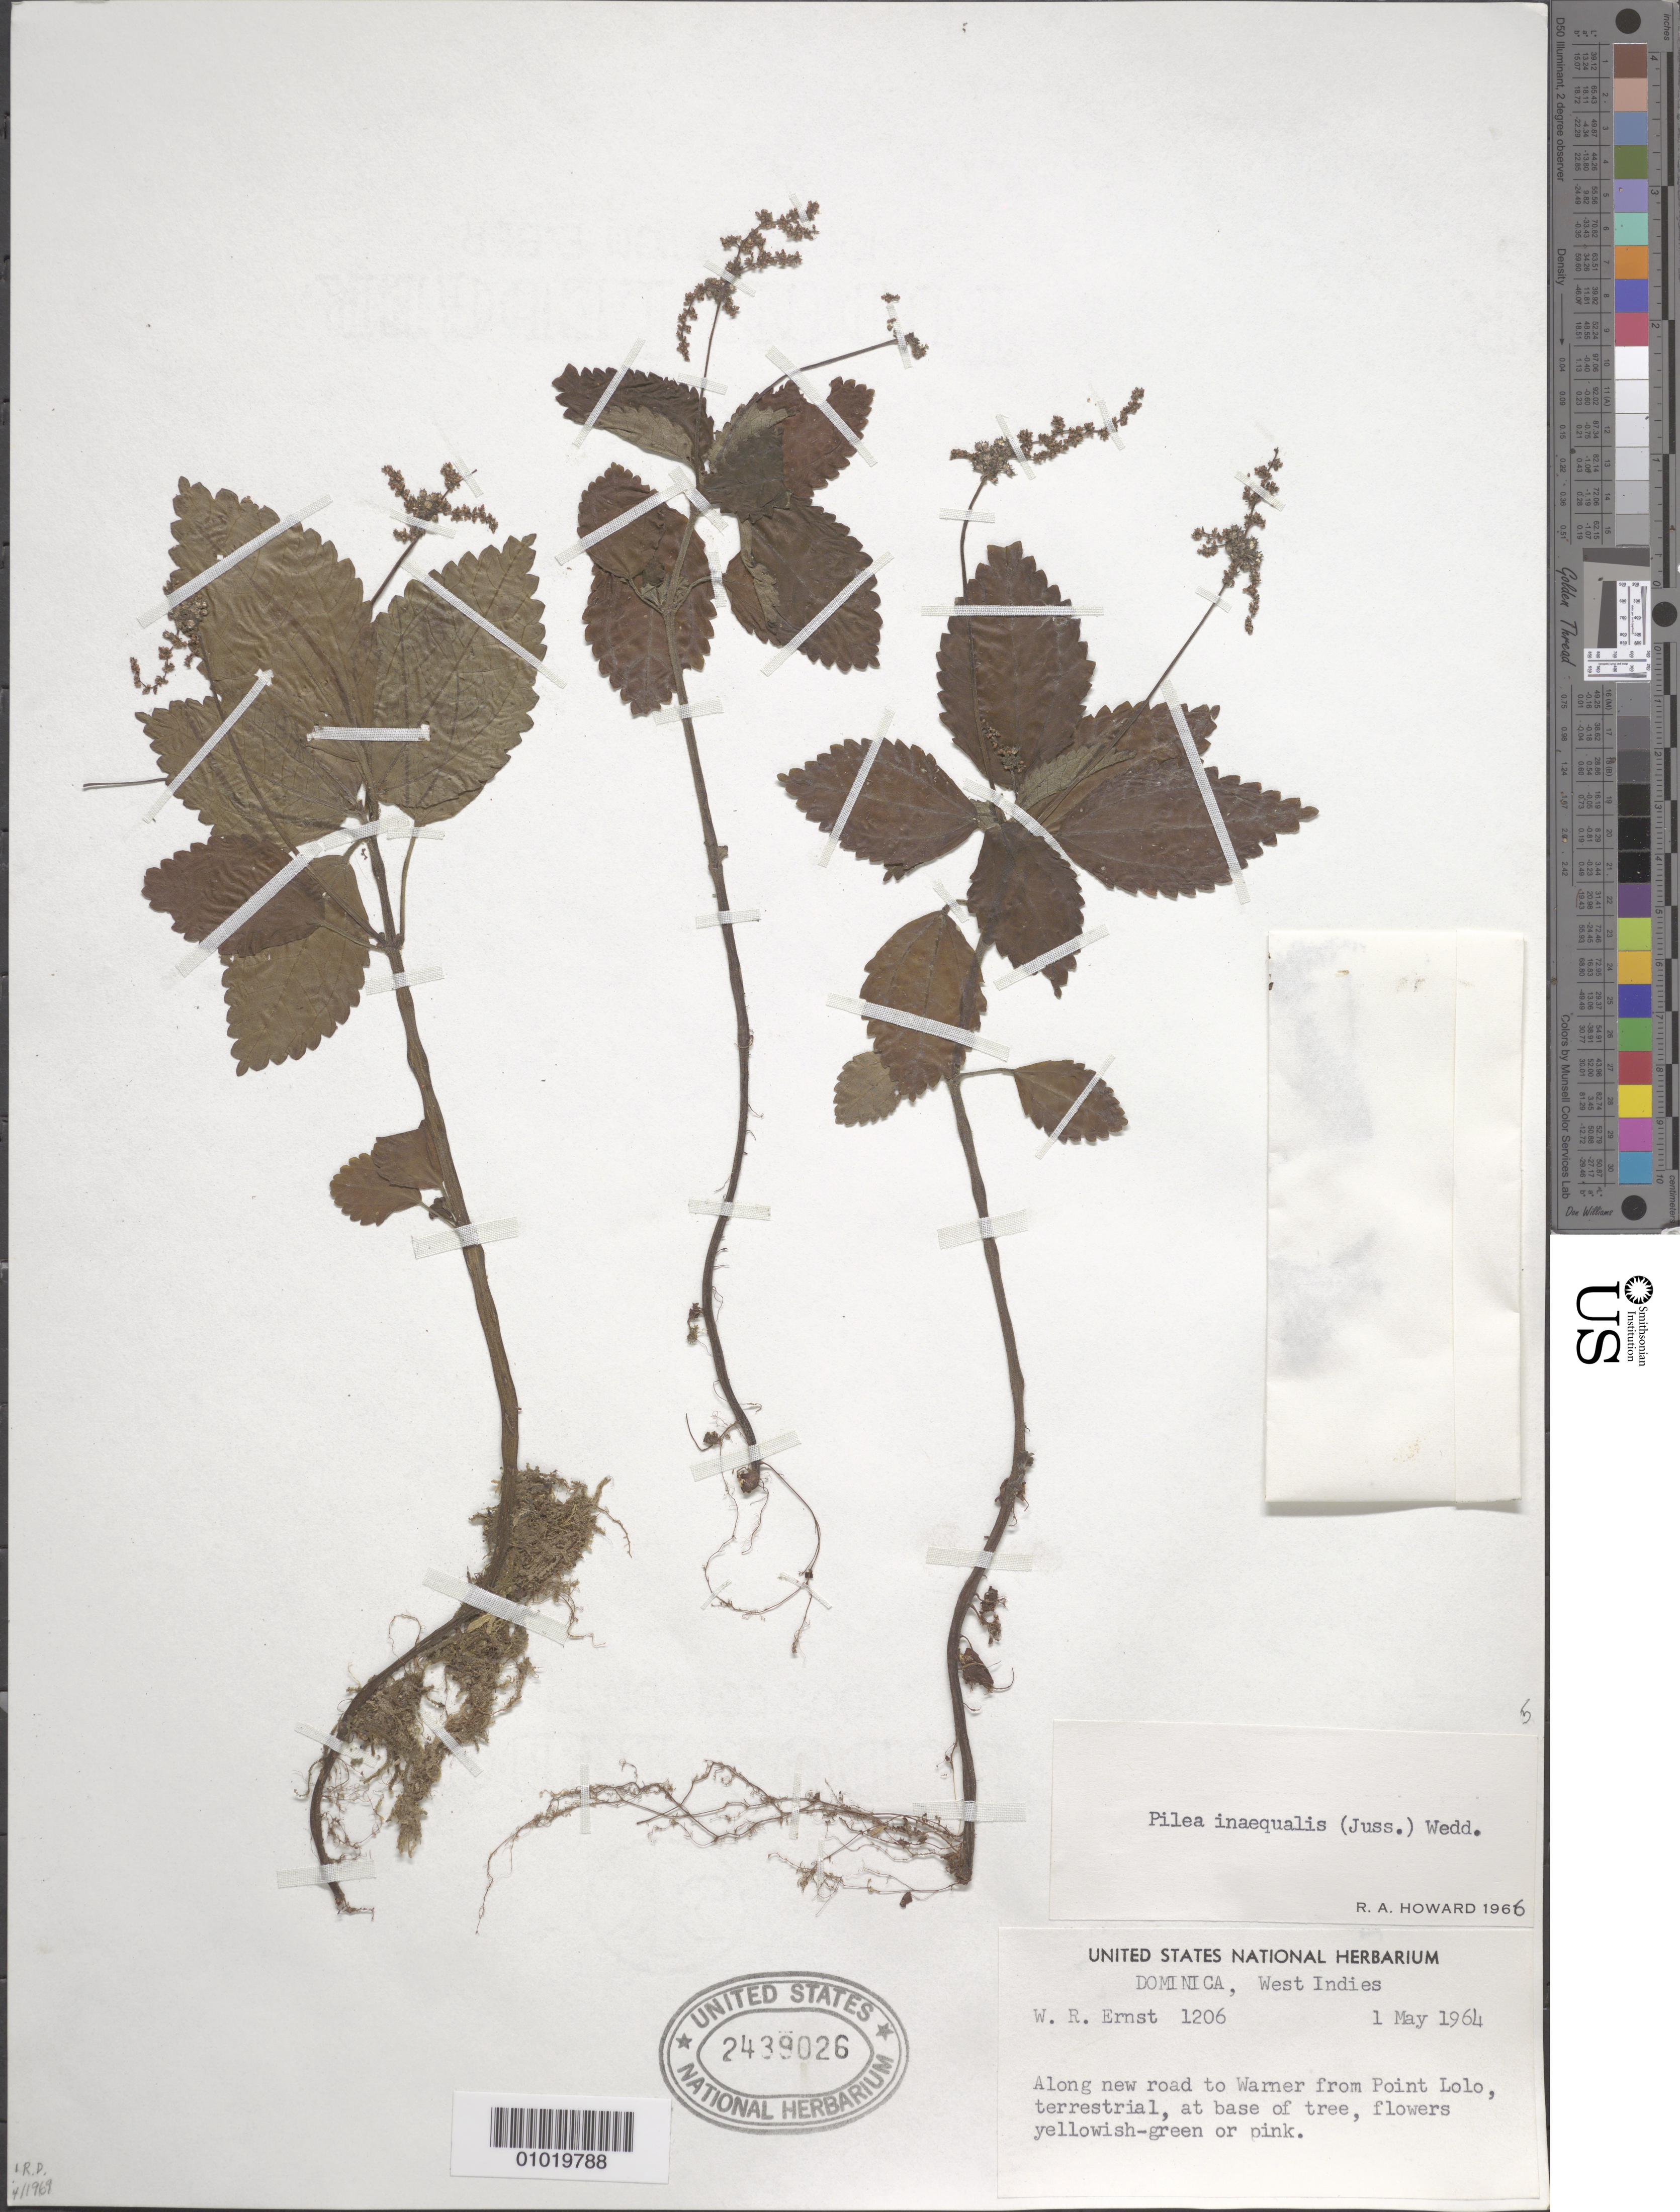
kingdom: Plantae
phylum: Tracheophyta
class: Magnoliopsida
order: Rosales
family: Urticaceae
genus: Pilea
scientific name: Pilea inaequalis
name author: (Juss. ex Poir.) Wedd.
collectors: W. R. Ernst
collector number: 1206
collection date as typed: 01 May 1964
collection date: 1964-05-01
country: Dominica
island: Dominica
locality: Along new road to Warner from Point Lolo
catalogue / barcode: US 2439026